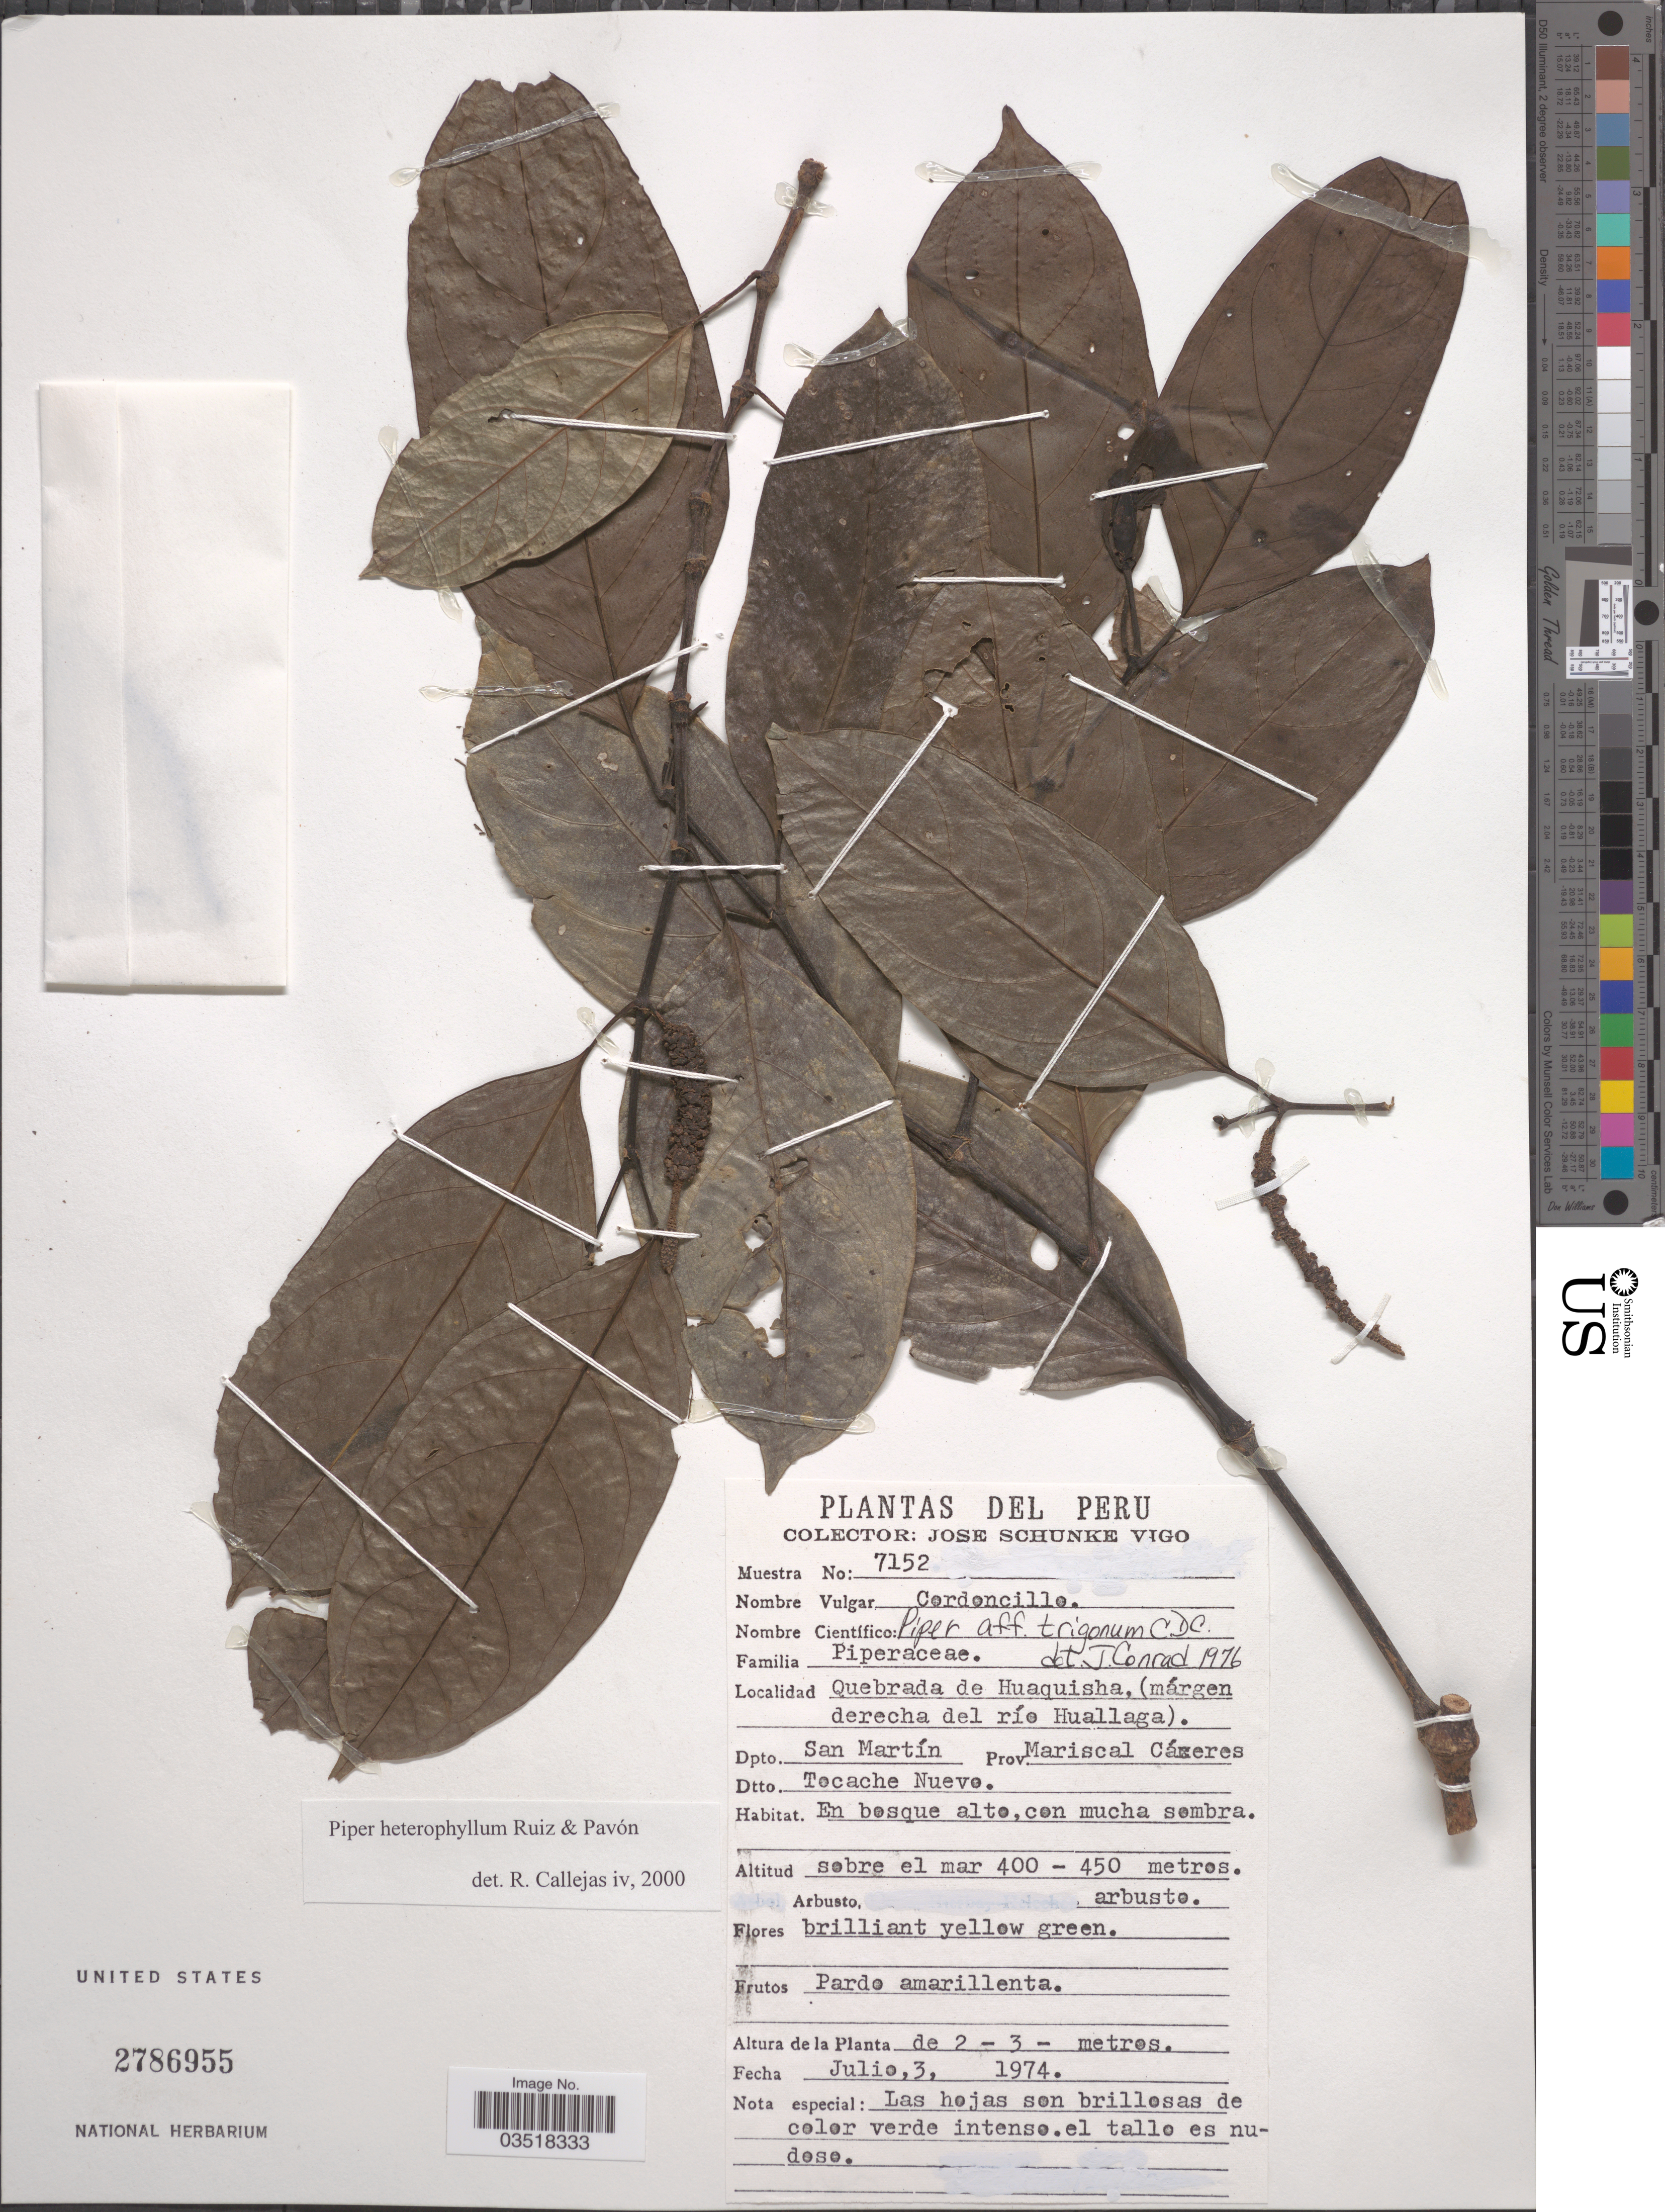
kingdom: Plantae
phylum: Tracheophyta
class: Magnoliopsida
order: Piperales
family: Piperaceae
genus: Piper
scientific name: Piper heterophyllum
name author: Ruiz & Pav.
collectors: J. Schunke Vigo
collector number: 7152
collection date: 1974-07-03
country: Peru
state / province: San Martín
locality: Quebrada de Huaquisha, (márgen derecha del río Huallaga). Dpto. San Martín, Prov. Mariscal Cáceres. Dtto. Tocache Nuevo.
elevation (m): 400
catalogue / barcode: US 2786955